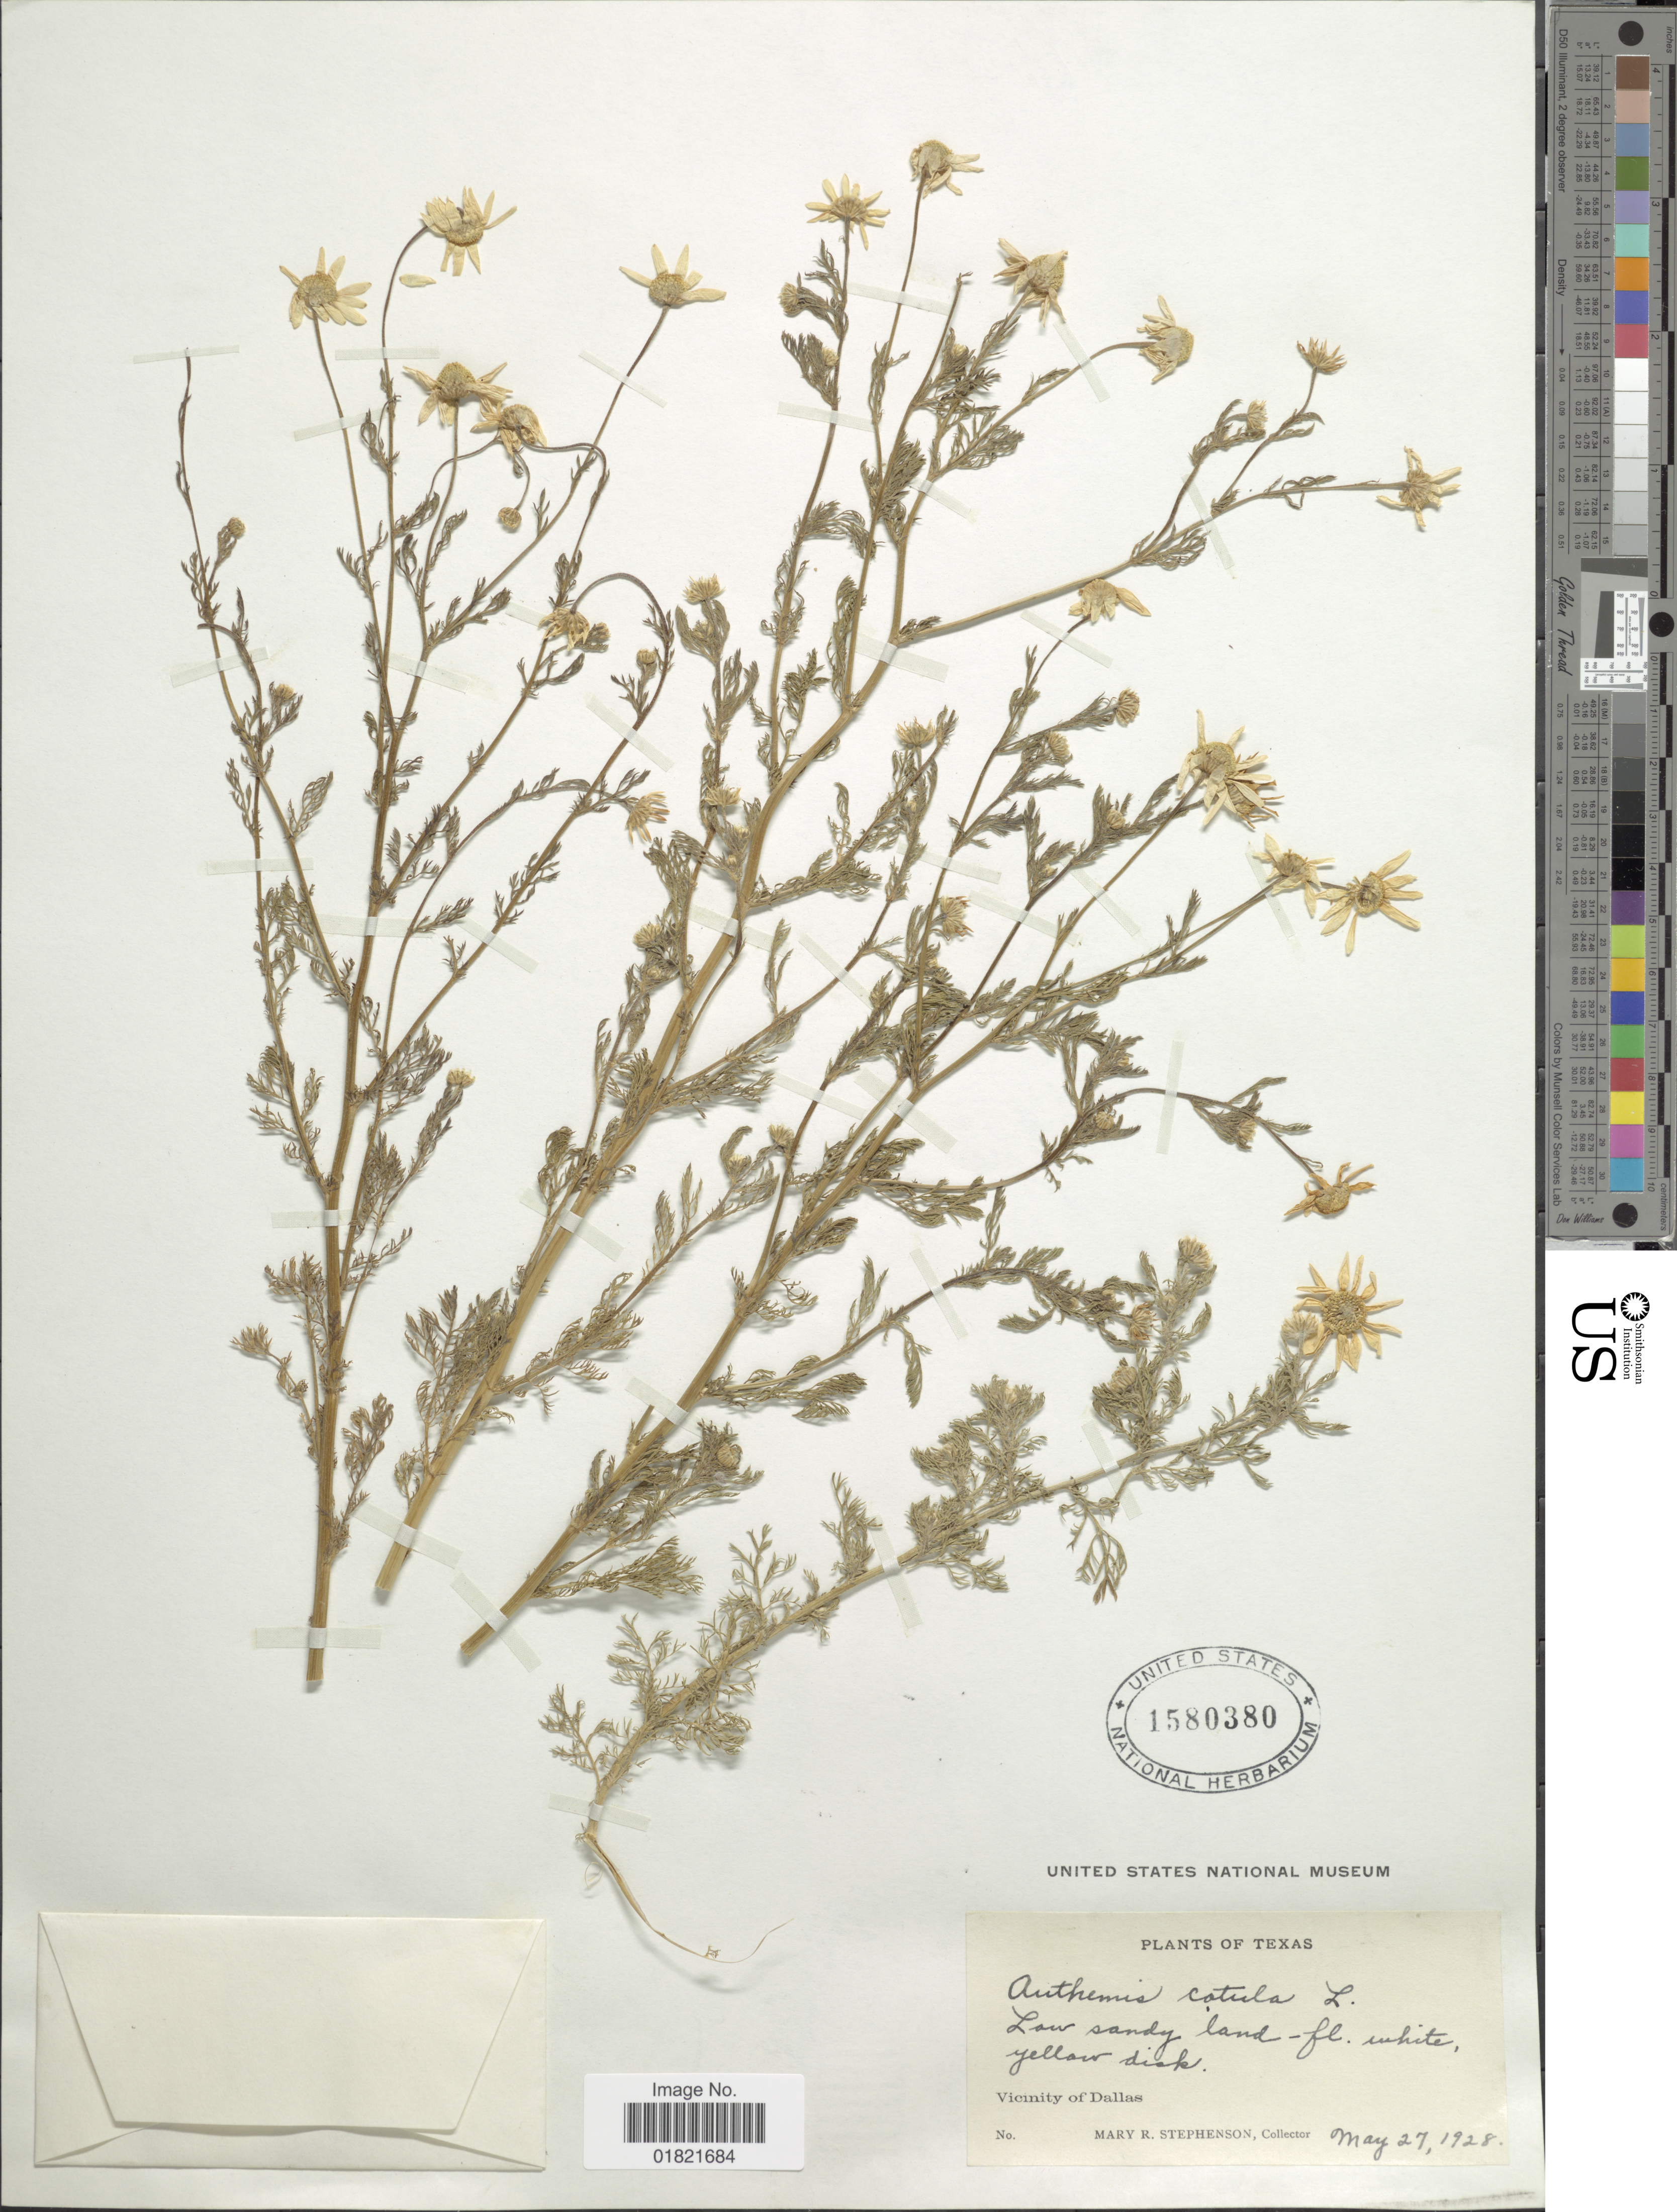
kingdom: Plantae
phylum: Tracheophyta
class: Magnoliopsida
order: Asterales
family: Asteraceae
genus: Anthemis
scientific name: Anthemis cotula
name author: L.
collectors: M. Stephenson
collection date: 1928-05-27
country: United States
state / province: Texas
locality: Vicinity of Dallas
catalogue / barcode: US 1580380